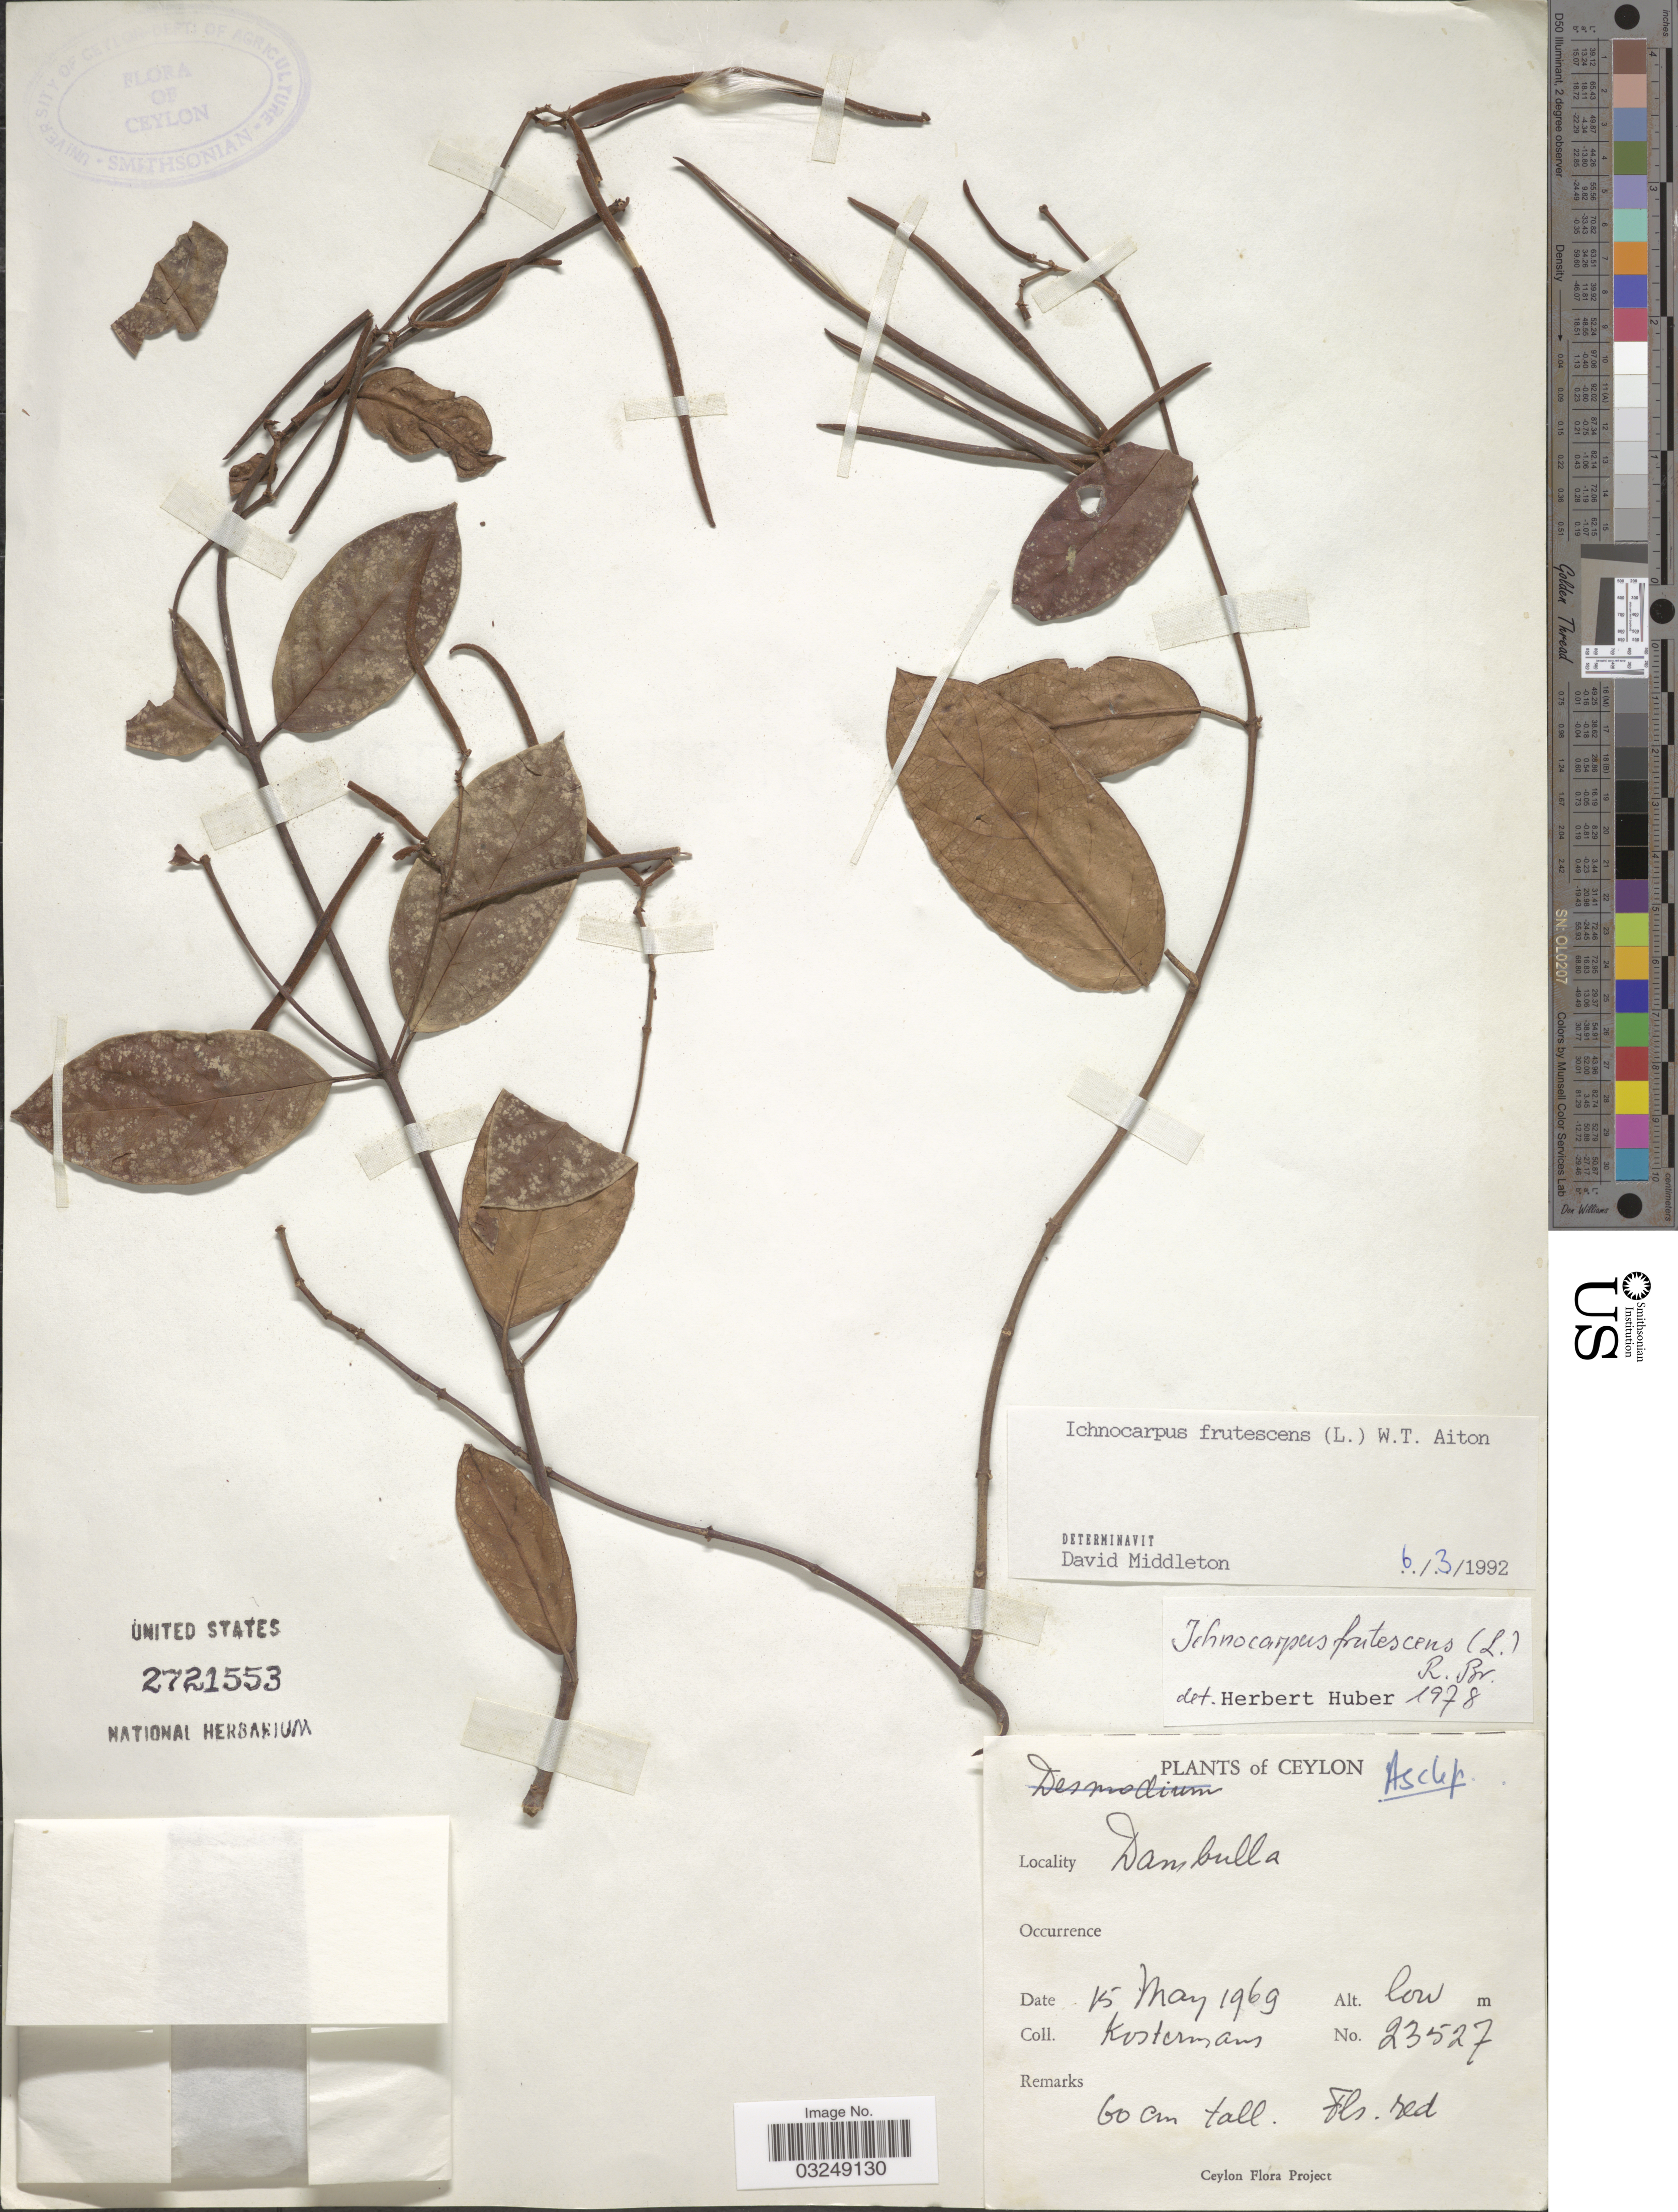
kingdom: Plantae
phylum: Tracheophyta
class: Magnoliopsida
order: Gentianales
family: Apocynaceae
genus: Ichnocarpus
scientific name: Ichnocarpus frutescens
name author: (L.) W.T. Aiton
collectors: Kostermans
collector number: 23527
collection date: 1969-05-15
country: Sri Lanka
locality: Dambulla.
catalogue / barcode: US 2721553